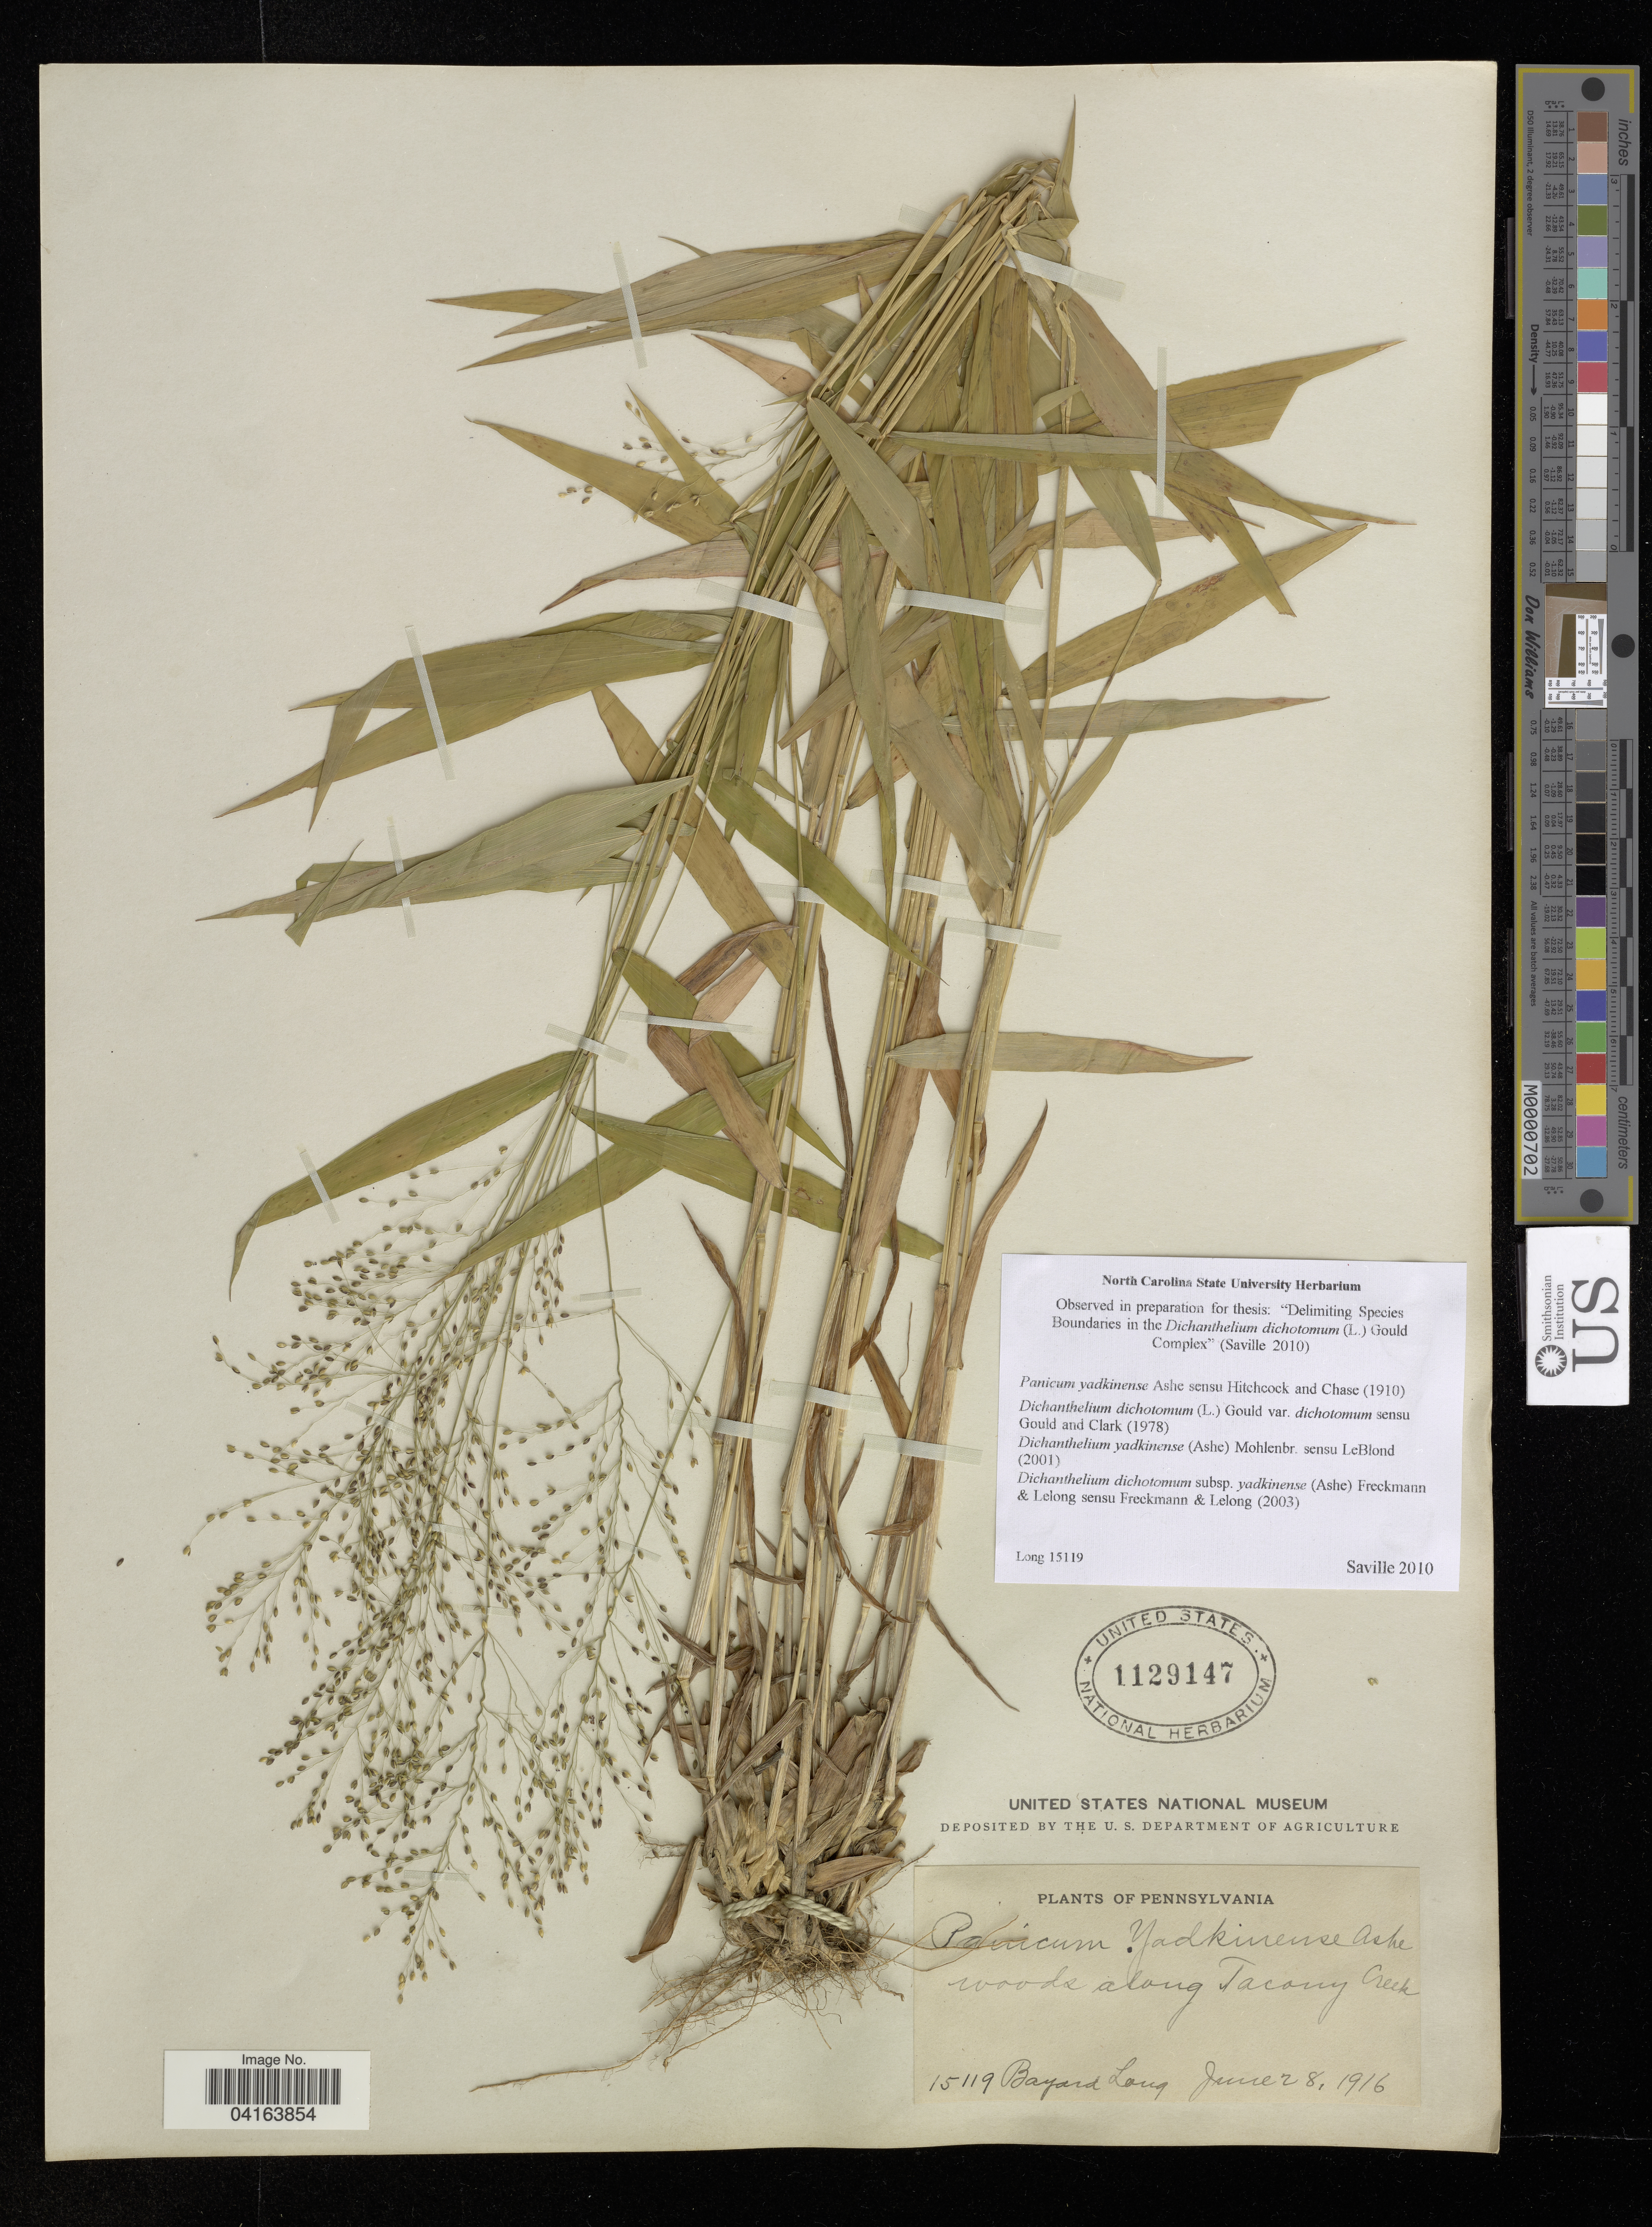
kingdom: Plantae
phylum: Tracheophyta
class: Liliopsida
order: Poales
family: Poaceae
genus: Dichanthelium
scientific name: Dichanthelium dichotomum subsp. yadkinense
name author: (Ashe) Freckmann & Lelong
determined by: Saville, A. C., (NCSC), North Carolina State University (UNITED STATES)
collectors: B. Long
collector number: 15119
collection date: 1916-06-28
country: United States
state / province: Pennsylvania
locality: Woods along Tacony Creek.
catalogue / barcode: US 1129147